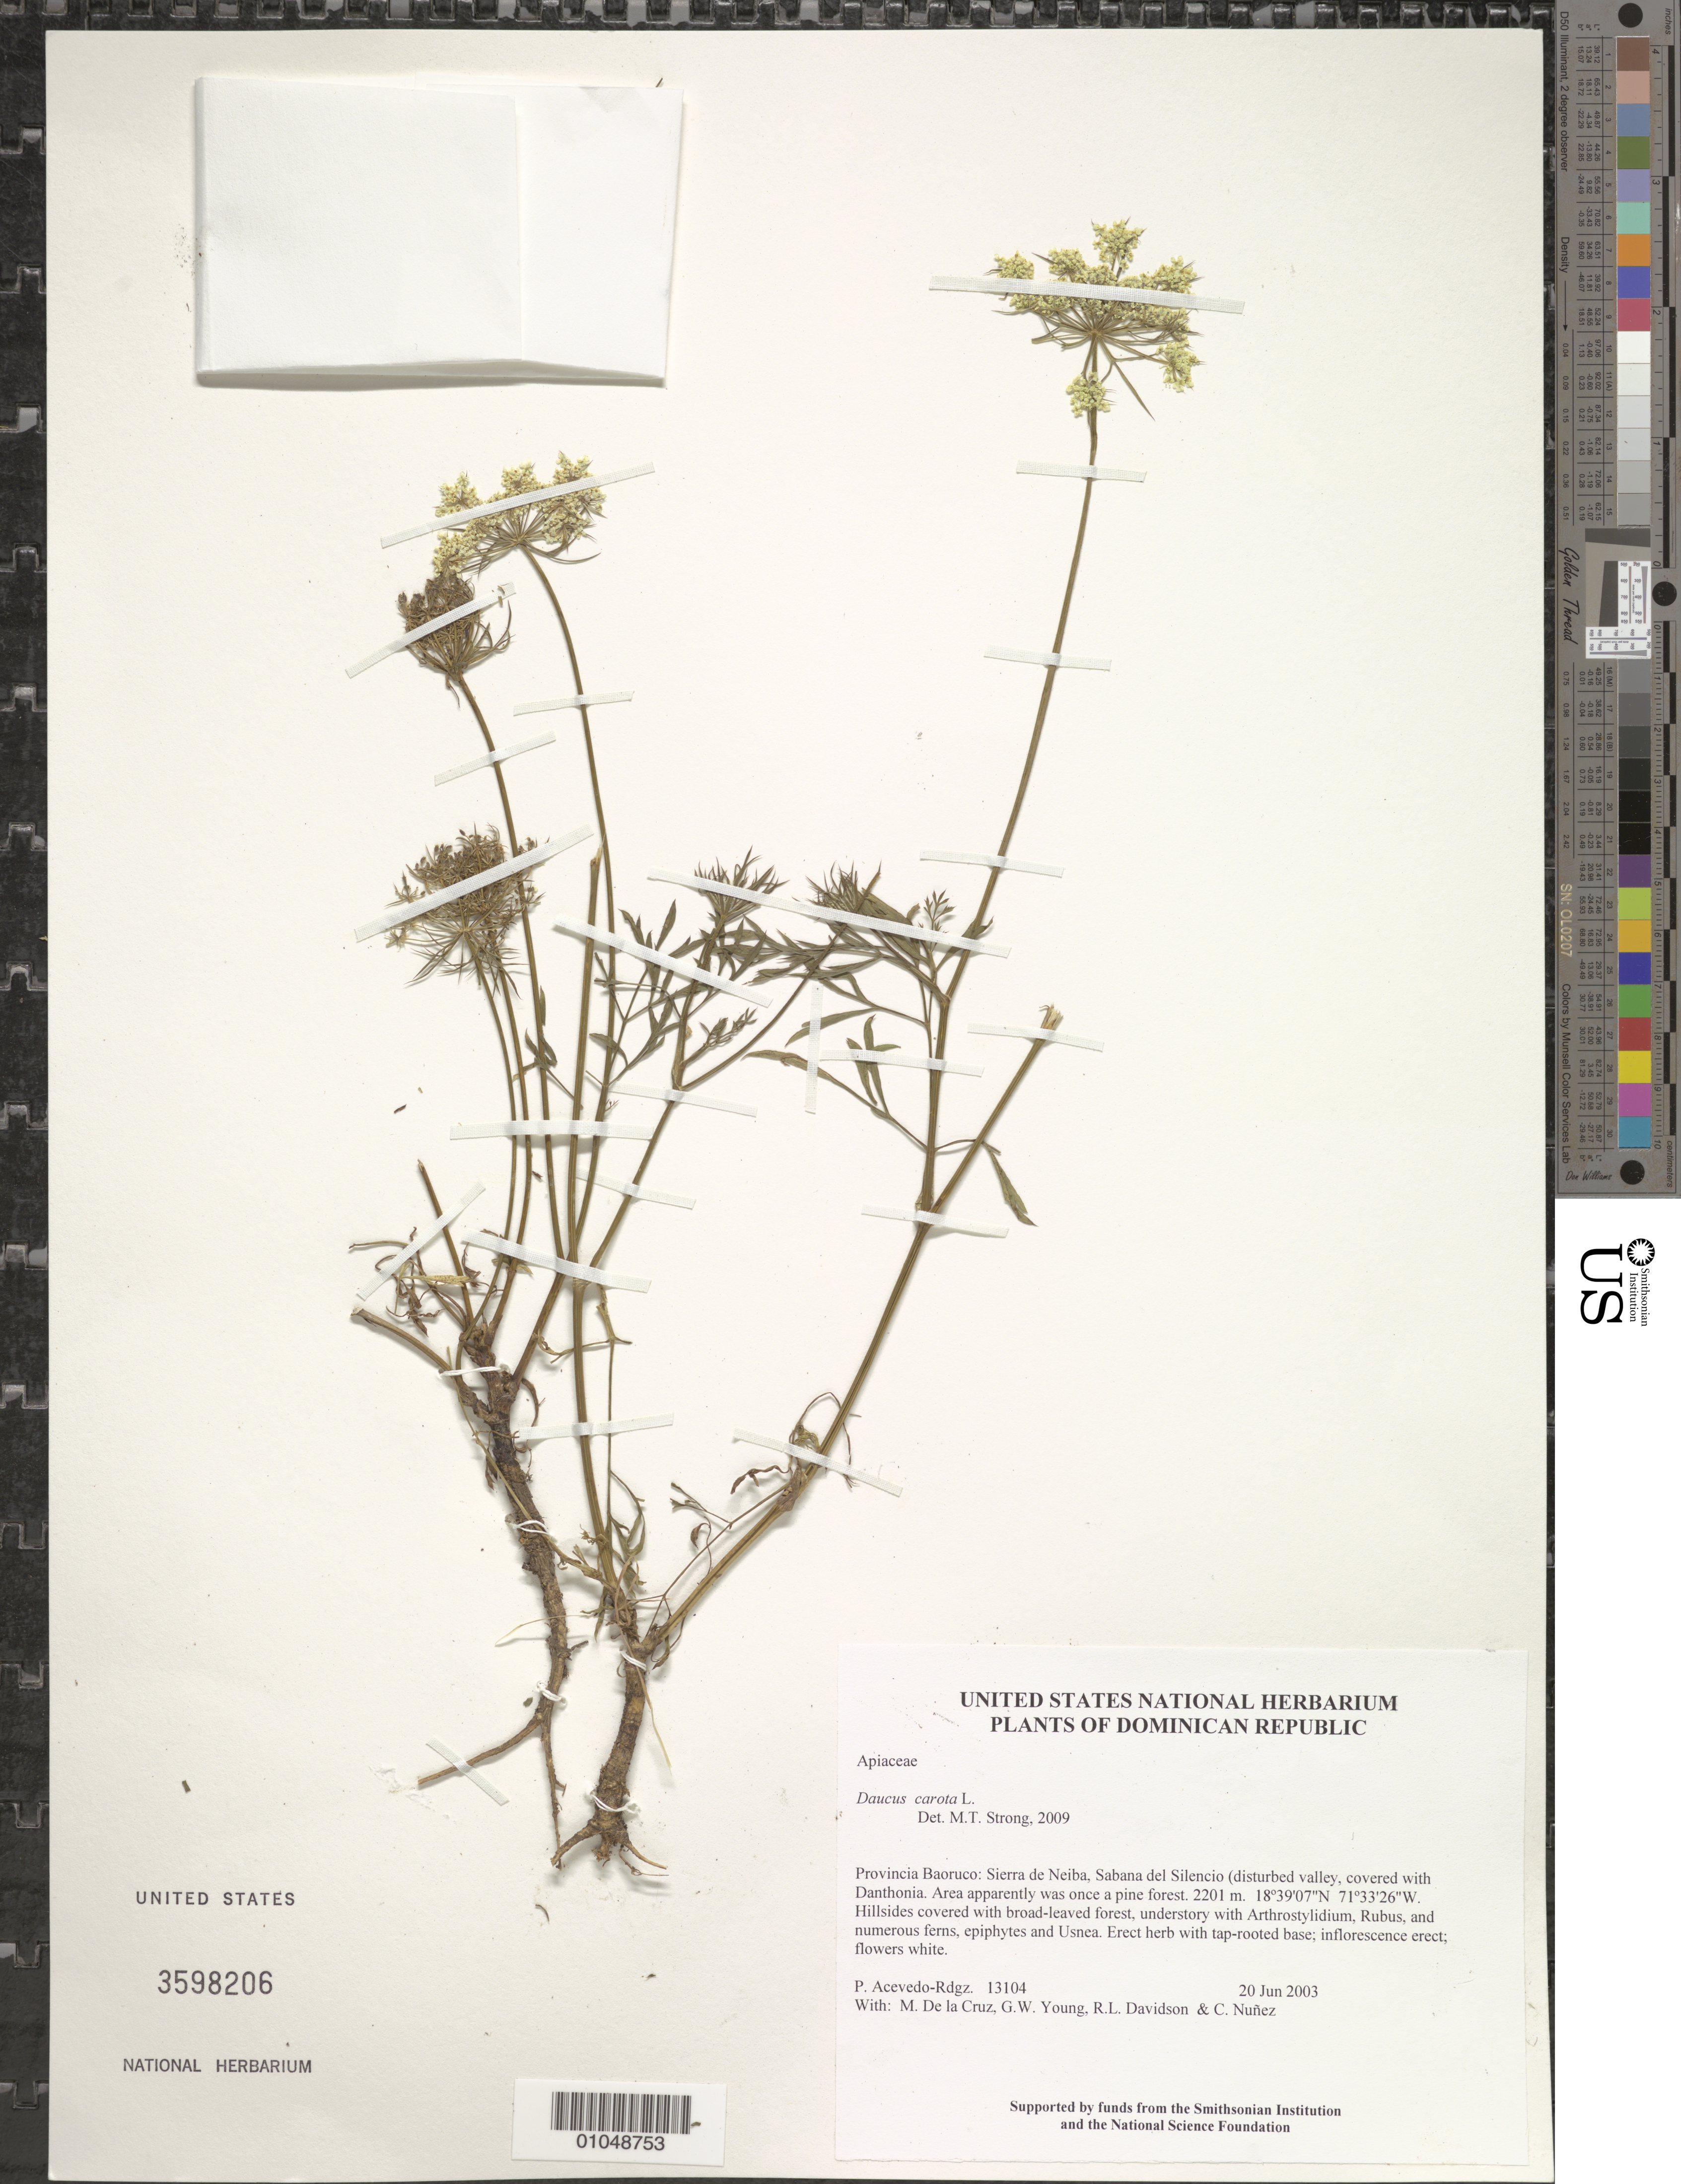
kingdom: Plantae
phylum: Tracheophyta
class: Magnoliopsida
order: Apiales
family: Apiaceae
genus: Daucus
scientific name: Daucus carota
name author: L.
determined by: Strong, M. T., (US), Smithsonian Institution - National Museum of Natural History (UNITED STATES)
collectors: P. Acevedo-Rodr., M. de la Cruz, J. Rawlins, G. Young, R. Davidson & C. Nunez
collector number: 13104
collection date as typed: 20 Jun 2003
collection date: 2003-06-20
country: Dominican Republic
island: Hispaniola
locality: Provincia Baoruco: Sierra de Neiba, Sabana del Silencio (disturbed valley, covered with Danthonia. Area apparently was once a pine forest.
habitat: Hillsides covered with broad-leaved forest, understory with Arthrostylidium, Rubus, and numerous ferns, epiphytes and Usnea.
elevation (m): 2201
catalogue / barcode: US 3598206